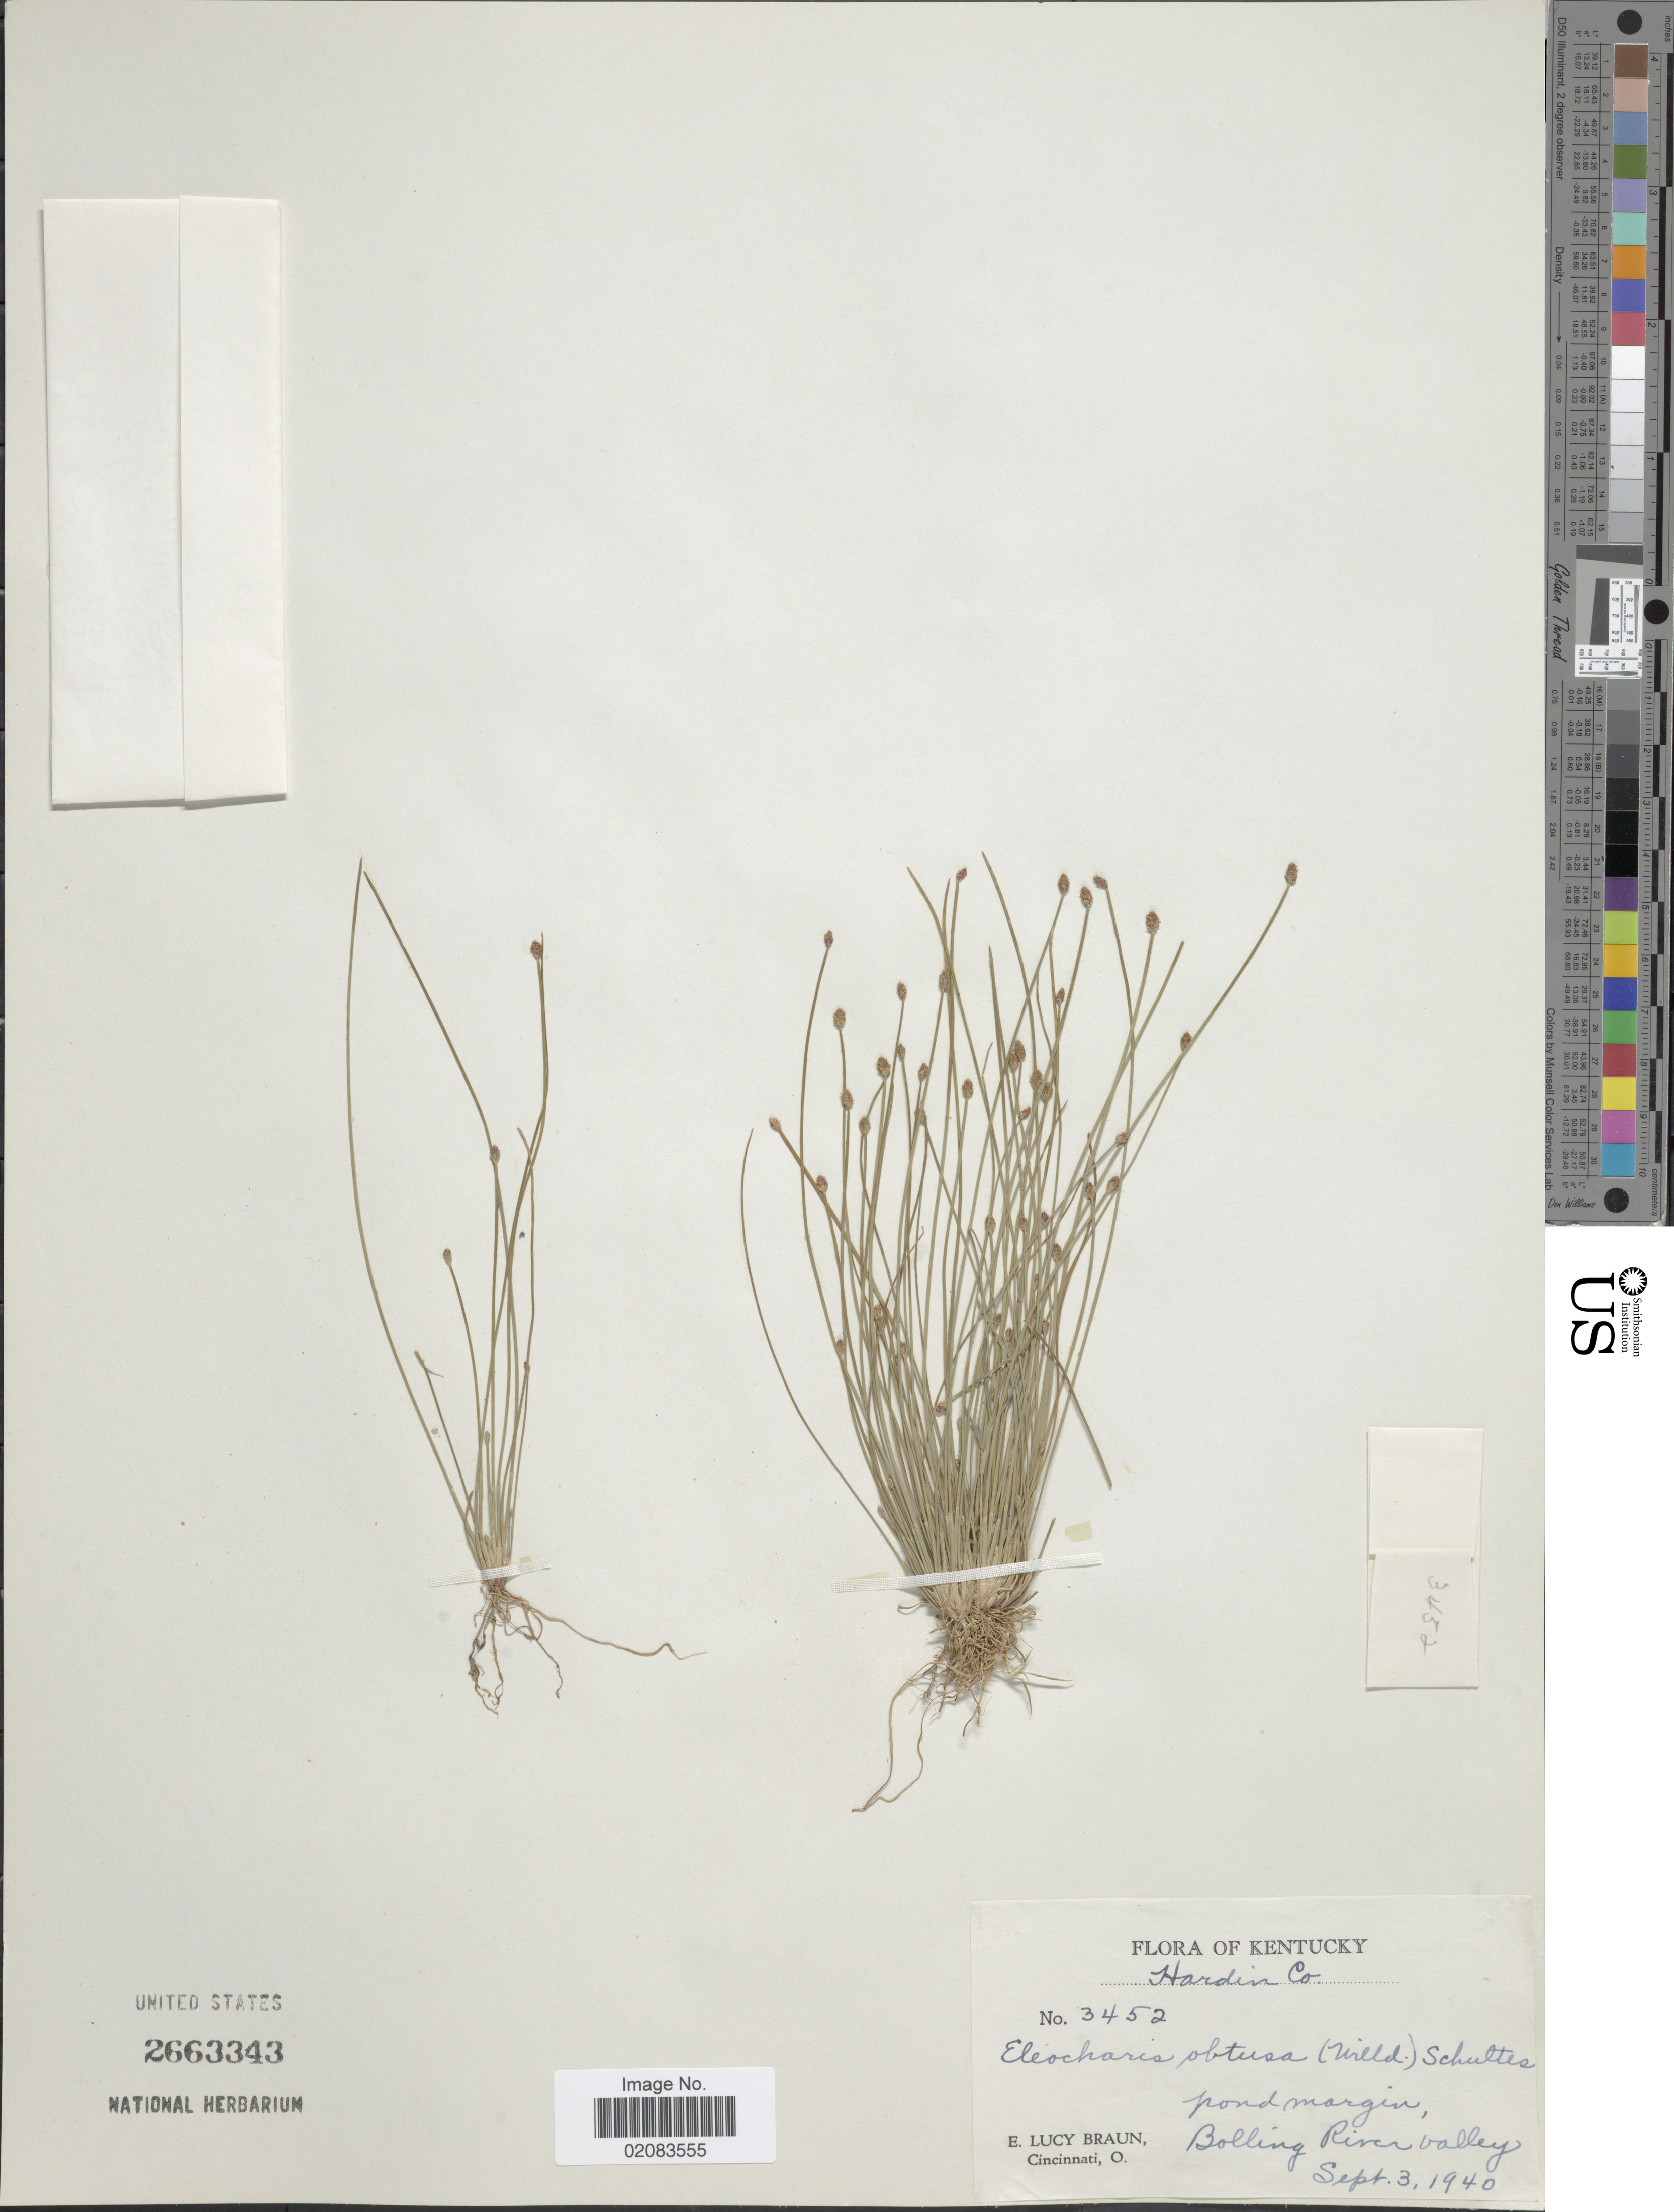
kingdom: Plantae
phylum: Tracheophyta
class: Liliopsida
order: Poales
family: Cyperaceae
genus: Eleocharis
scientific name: Eleocharis obtusa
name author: (Willd.) Schult.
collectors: E. L. Braun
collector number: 3452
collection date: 1940-09-03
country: United States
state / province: Kentucky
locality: Hardin Co, pond margin, Bolling River Valley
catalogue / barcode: US 2663343